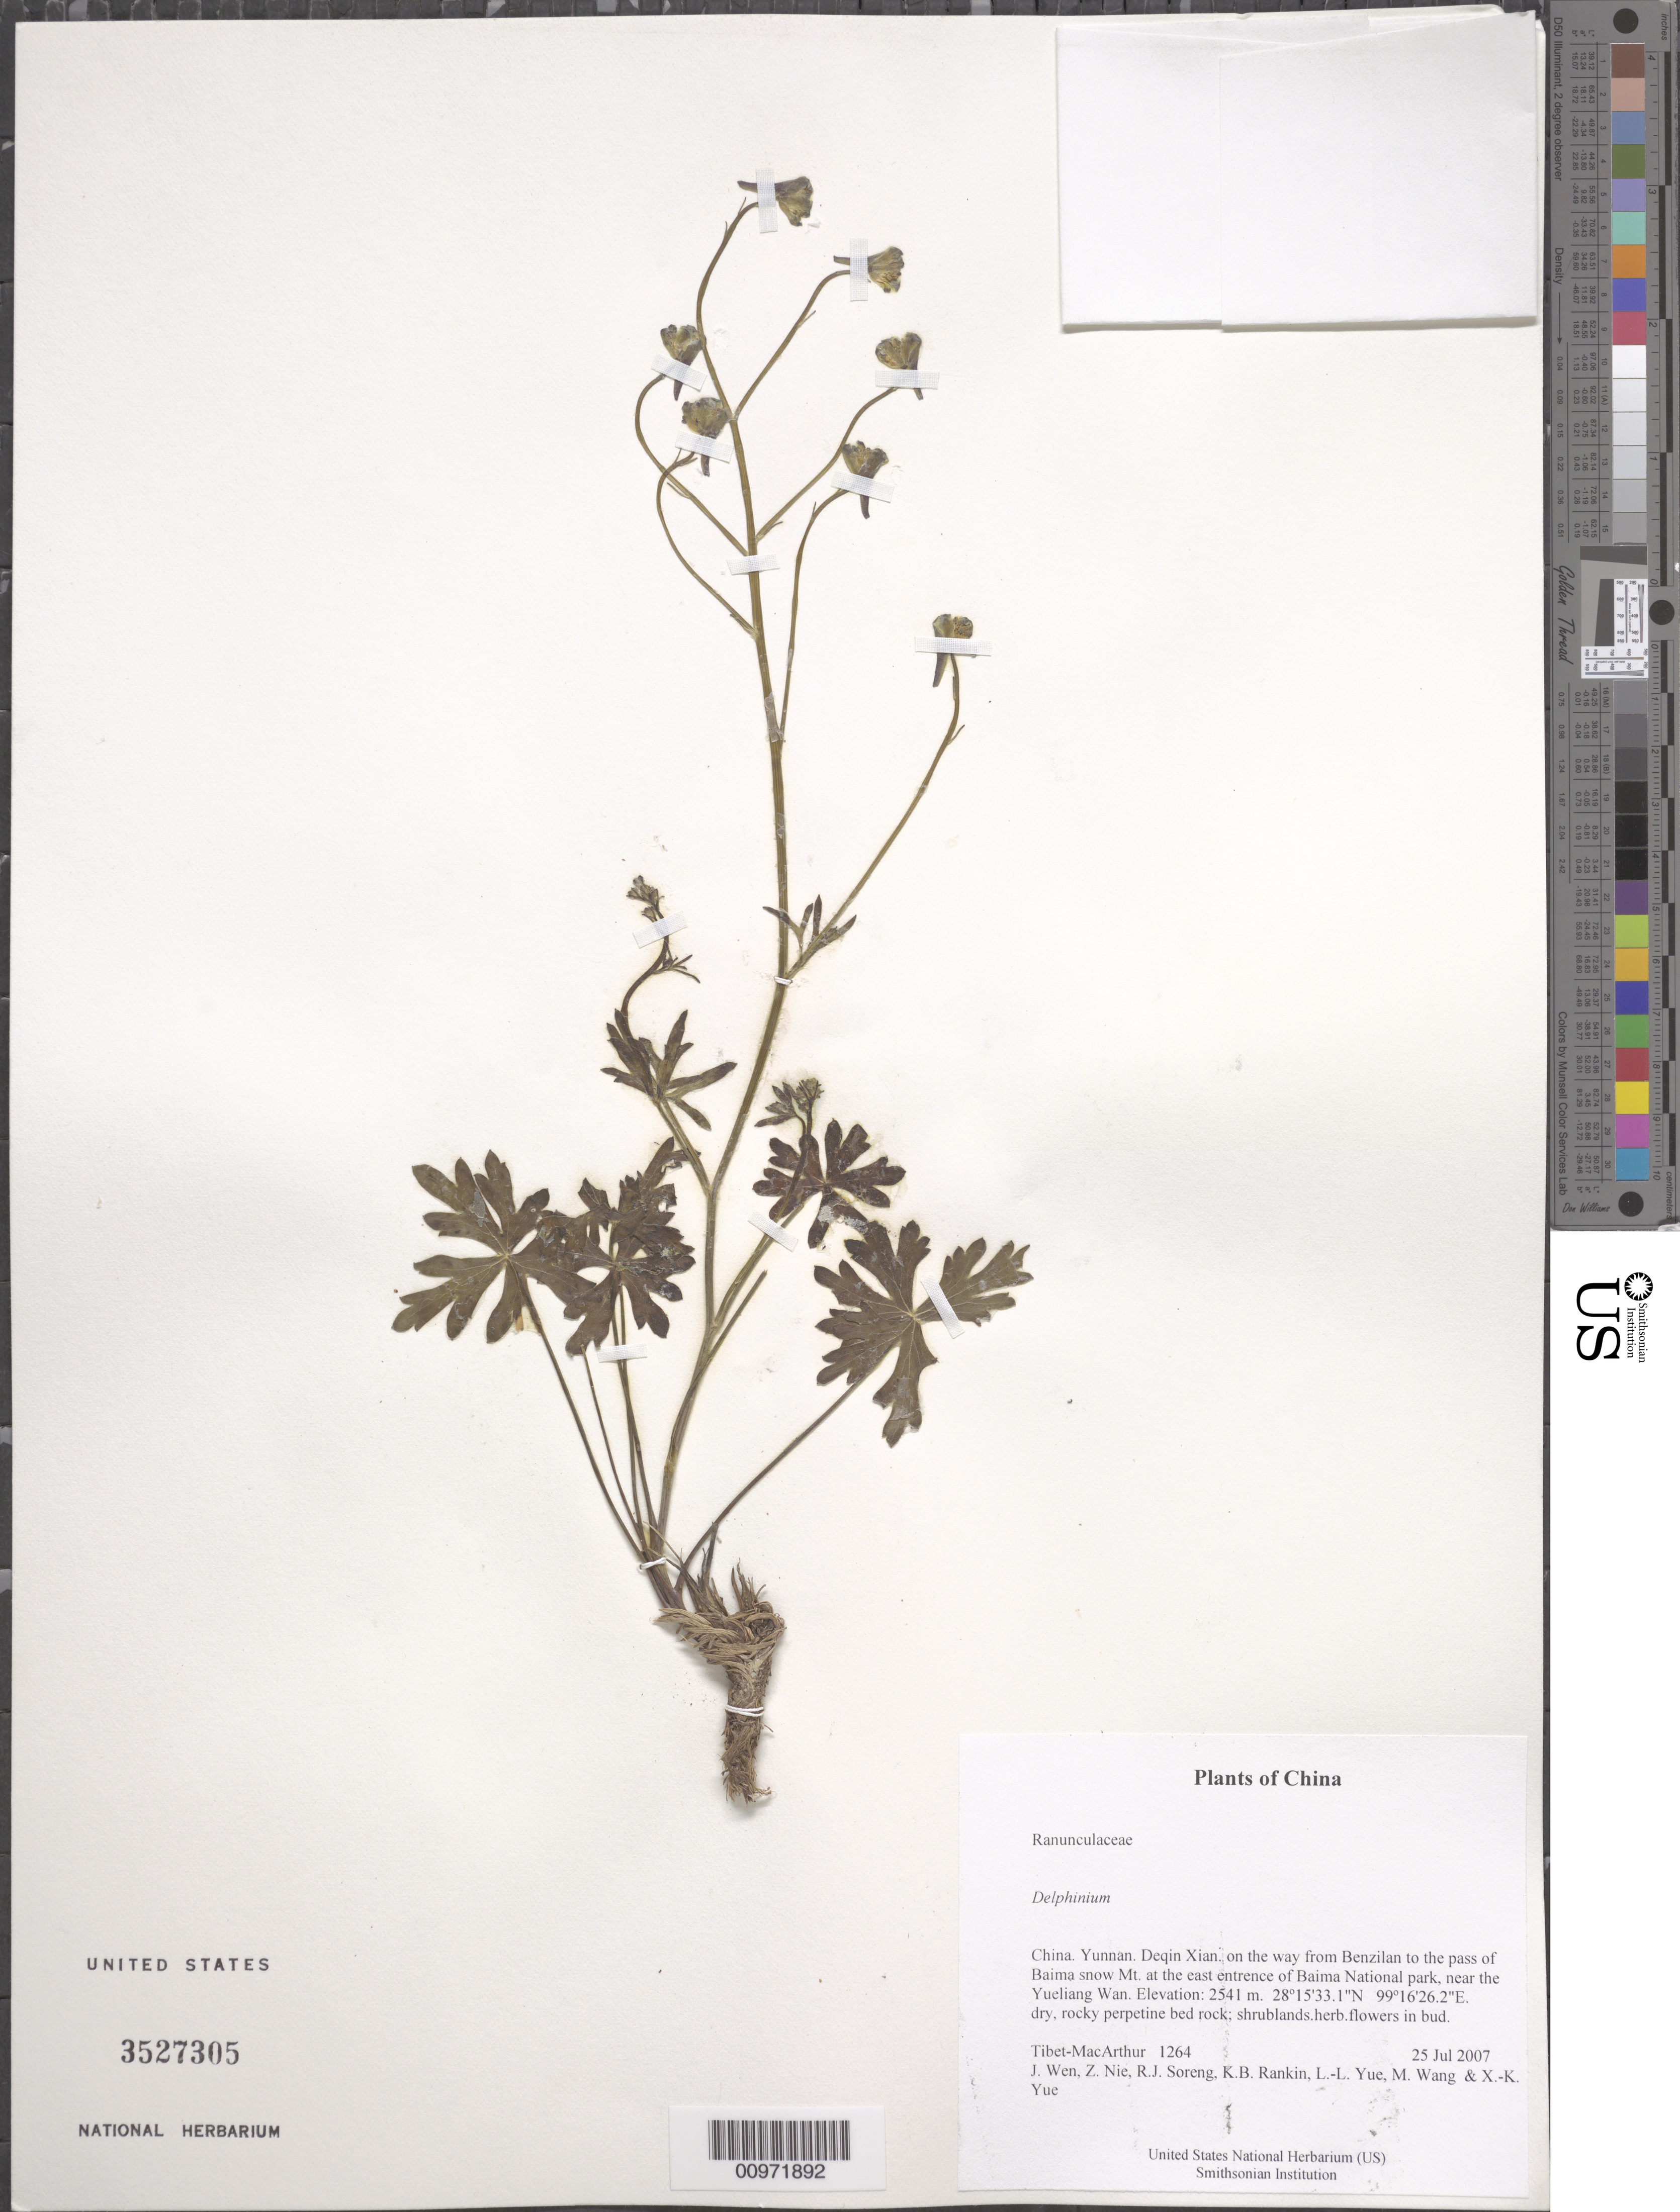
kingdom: Plantae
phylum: Tracheophyta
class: Magnoliopsida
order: Ranunculales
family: Ranunculaceae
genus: Delphinium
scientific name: Delphinium sp.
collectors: Tibet-MacArthur, J. Wen, Z. Nie, R. J. Soreng, K. Rankin, L. Yue, M. Wang & X. Yue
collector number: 1264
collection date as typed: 25 Jul 2007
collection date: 2007-07-25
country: China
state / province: Yunnan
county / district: Deqin Xian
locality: on the way from Benzilan to the pass of Baima snow Mt. at the east entrence of Baima National park, near the Yueliang Wan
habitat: dry, rocky perpetine bed rock; shrublands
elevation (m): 2541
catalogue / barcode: US 3527305